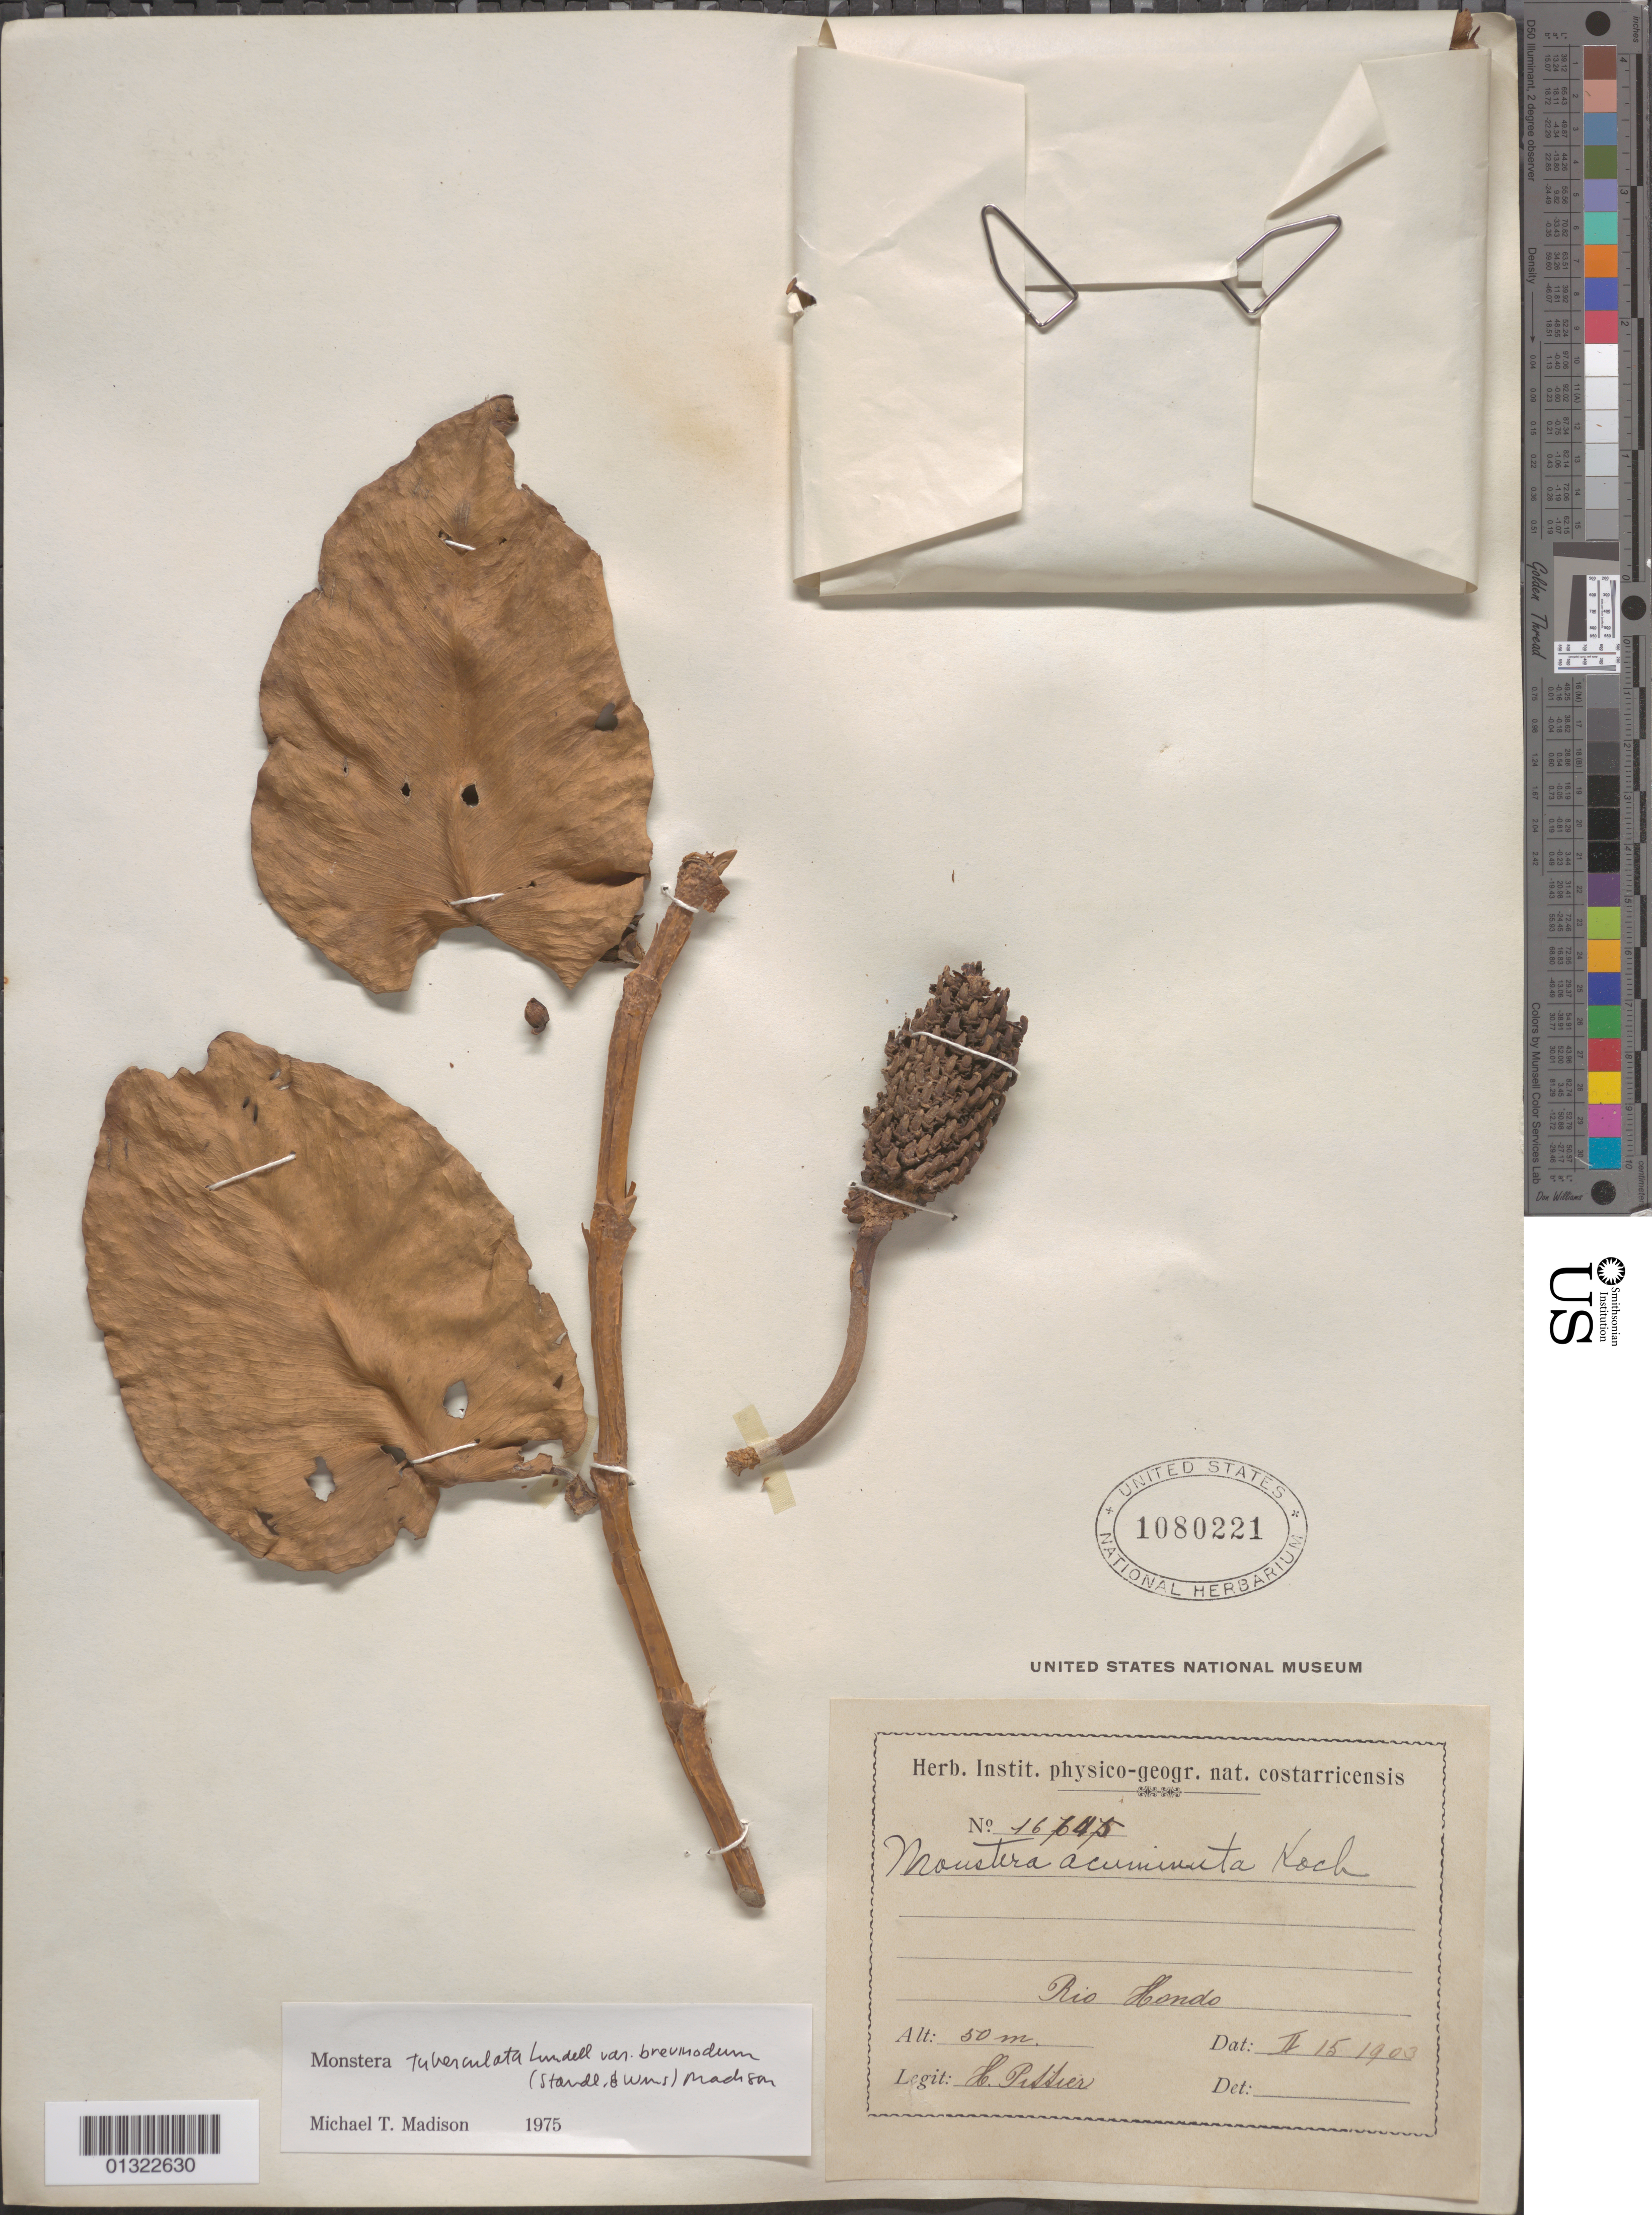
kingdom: Plantae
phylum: Tracheophyta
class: Liliopsida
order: Alismatales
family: Araceae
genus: Monstera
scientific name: Monstera tuberculata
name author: Lundell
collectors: H. F. Pittier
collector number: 16145*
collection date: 1903-02-15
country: Costa Rica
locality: Rio Hondo.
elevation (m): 50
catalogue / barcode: US 1080221